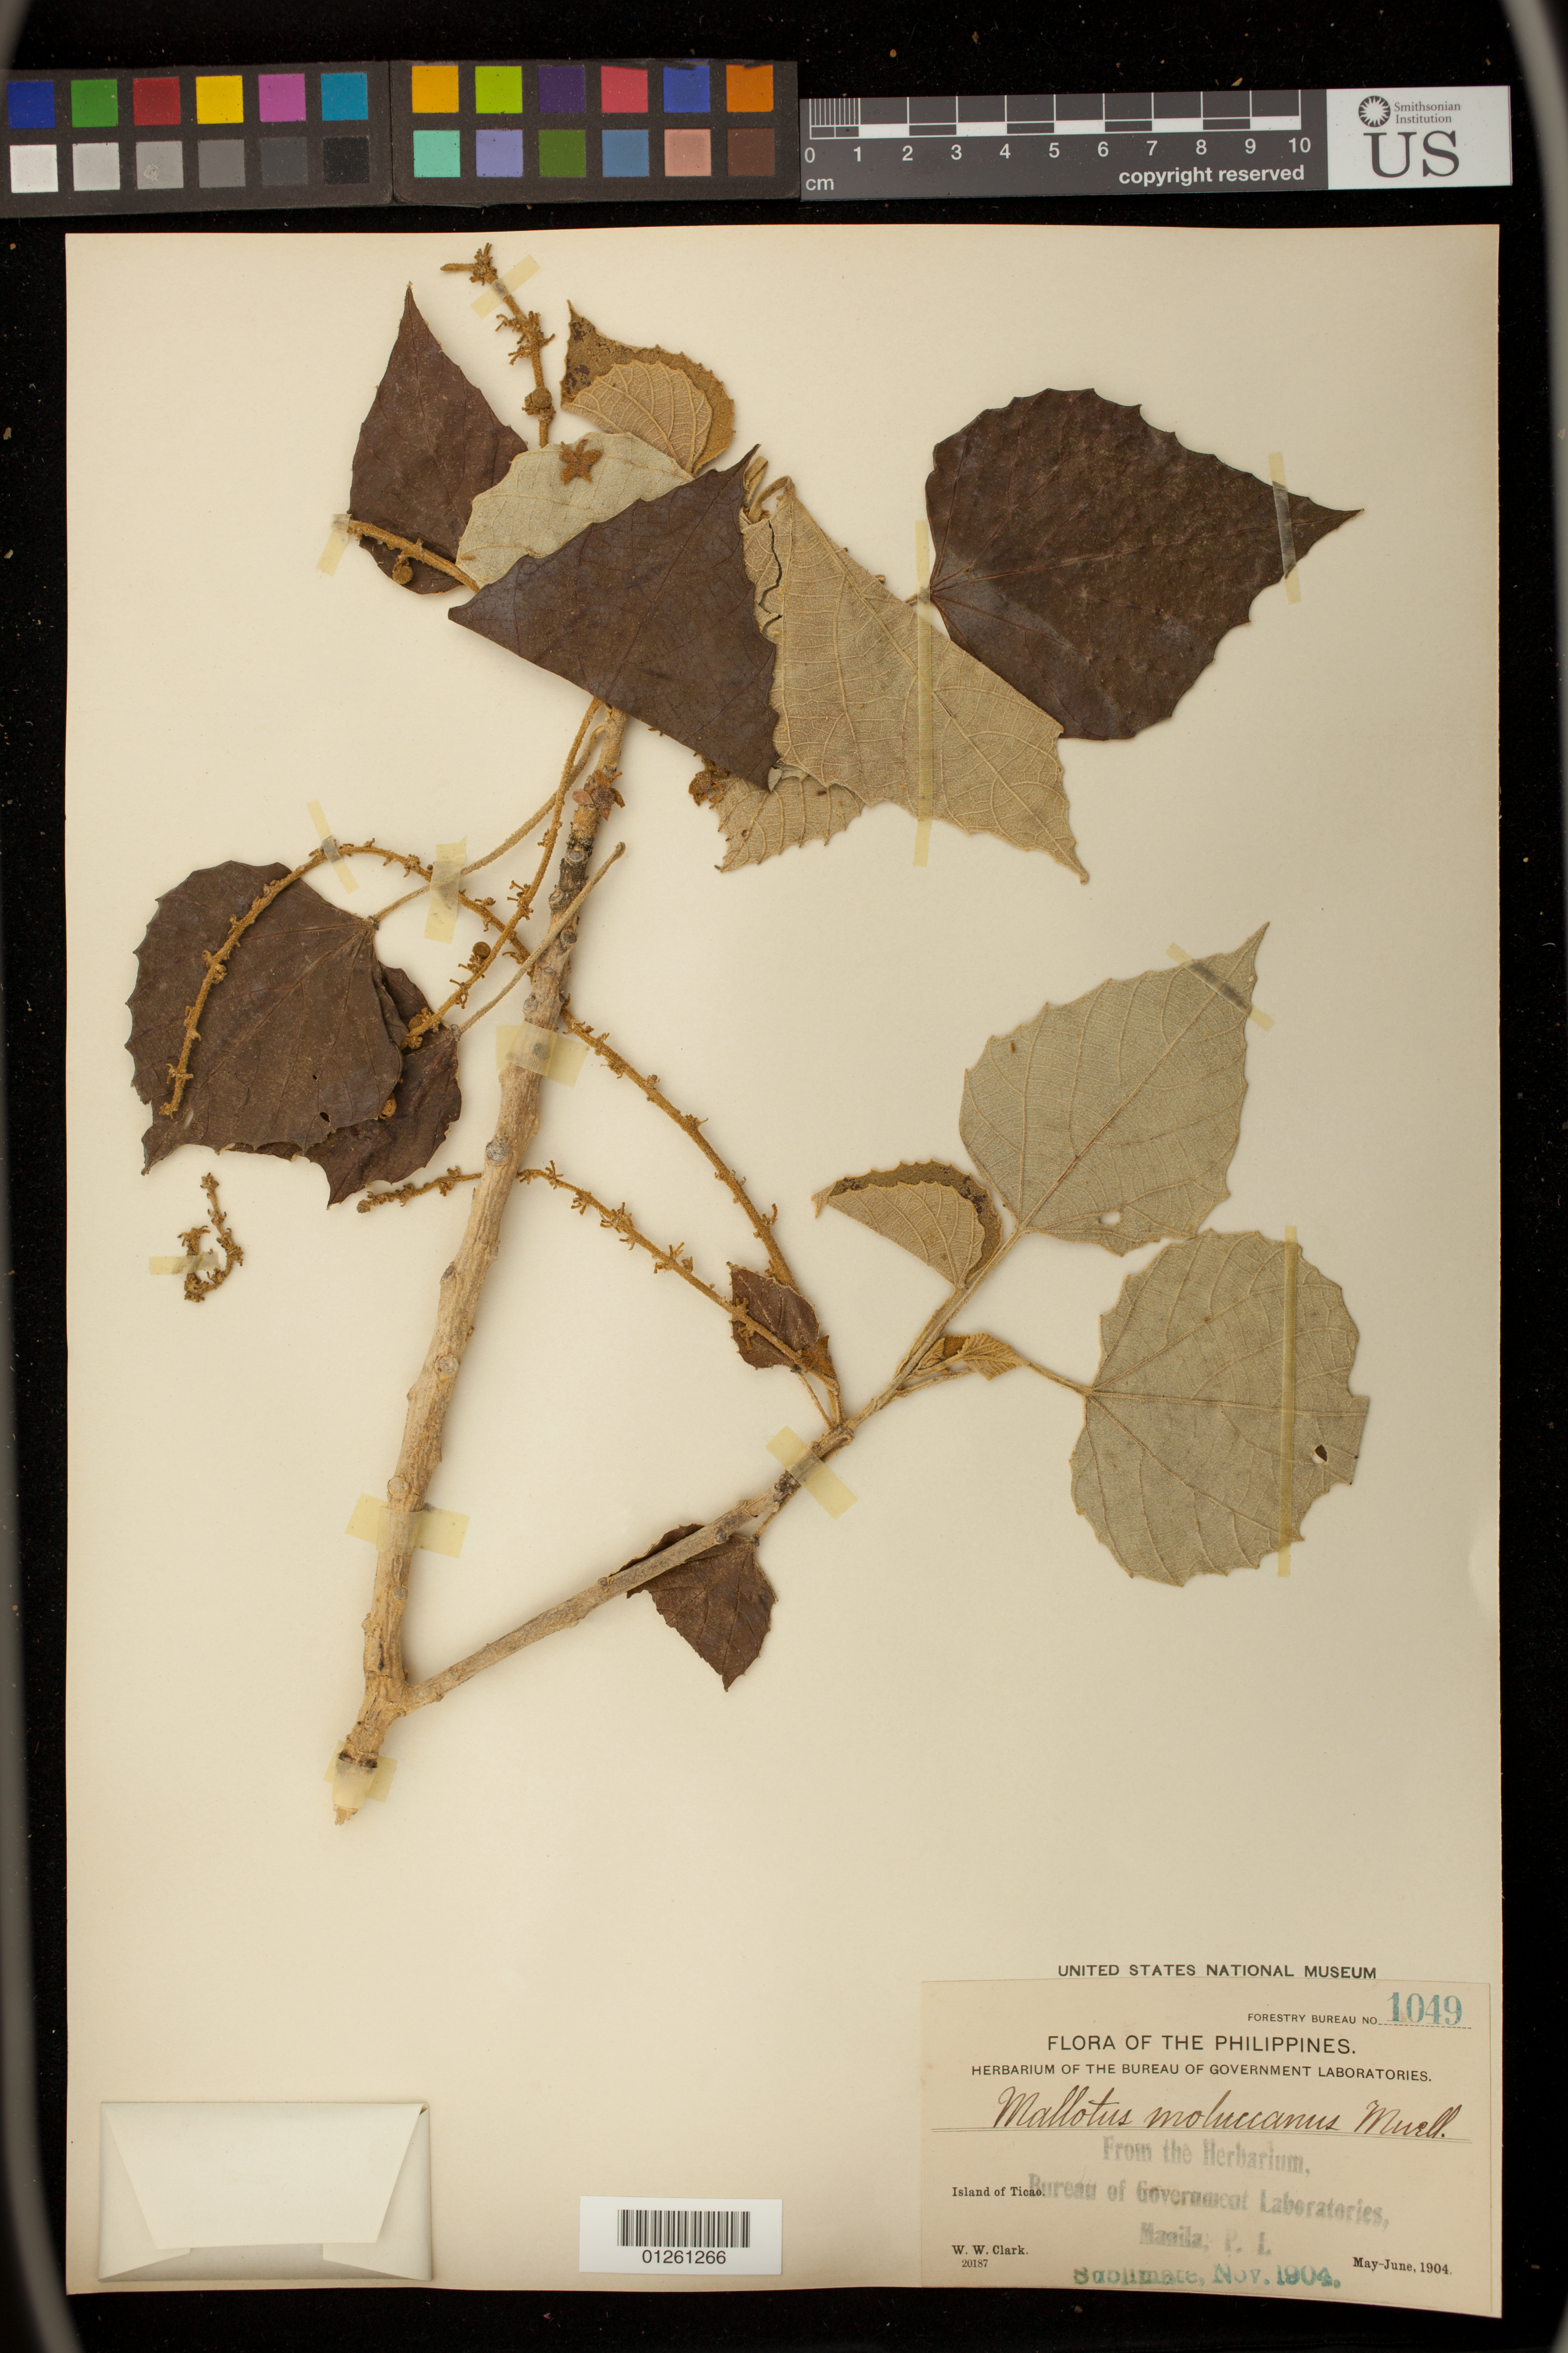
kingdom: Plantae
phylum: Tracheophyta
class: Magnoliopsida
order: Malpighiales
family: Euphorbiaceae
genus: Melanolepis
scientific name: Melanolepis multiglandulosa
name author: (Reinw. ex Blume) Rchb. f. & Zoll.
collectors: W. W. Clark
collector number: For. Bur. 1049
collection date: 1904-05/1904-06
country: Philippines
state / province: Bicol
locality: Island of Ticao